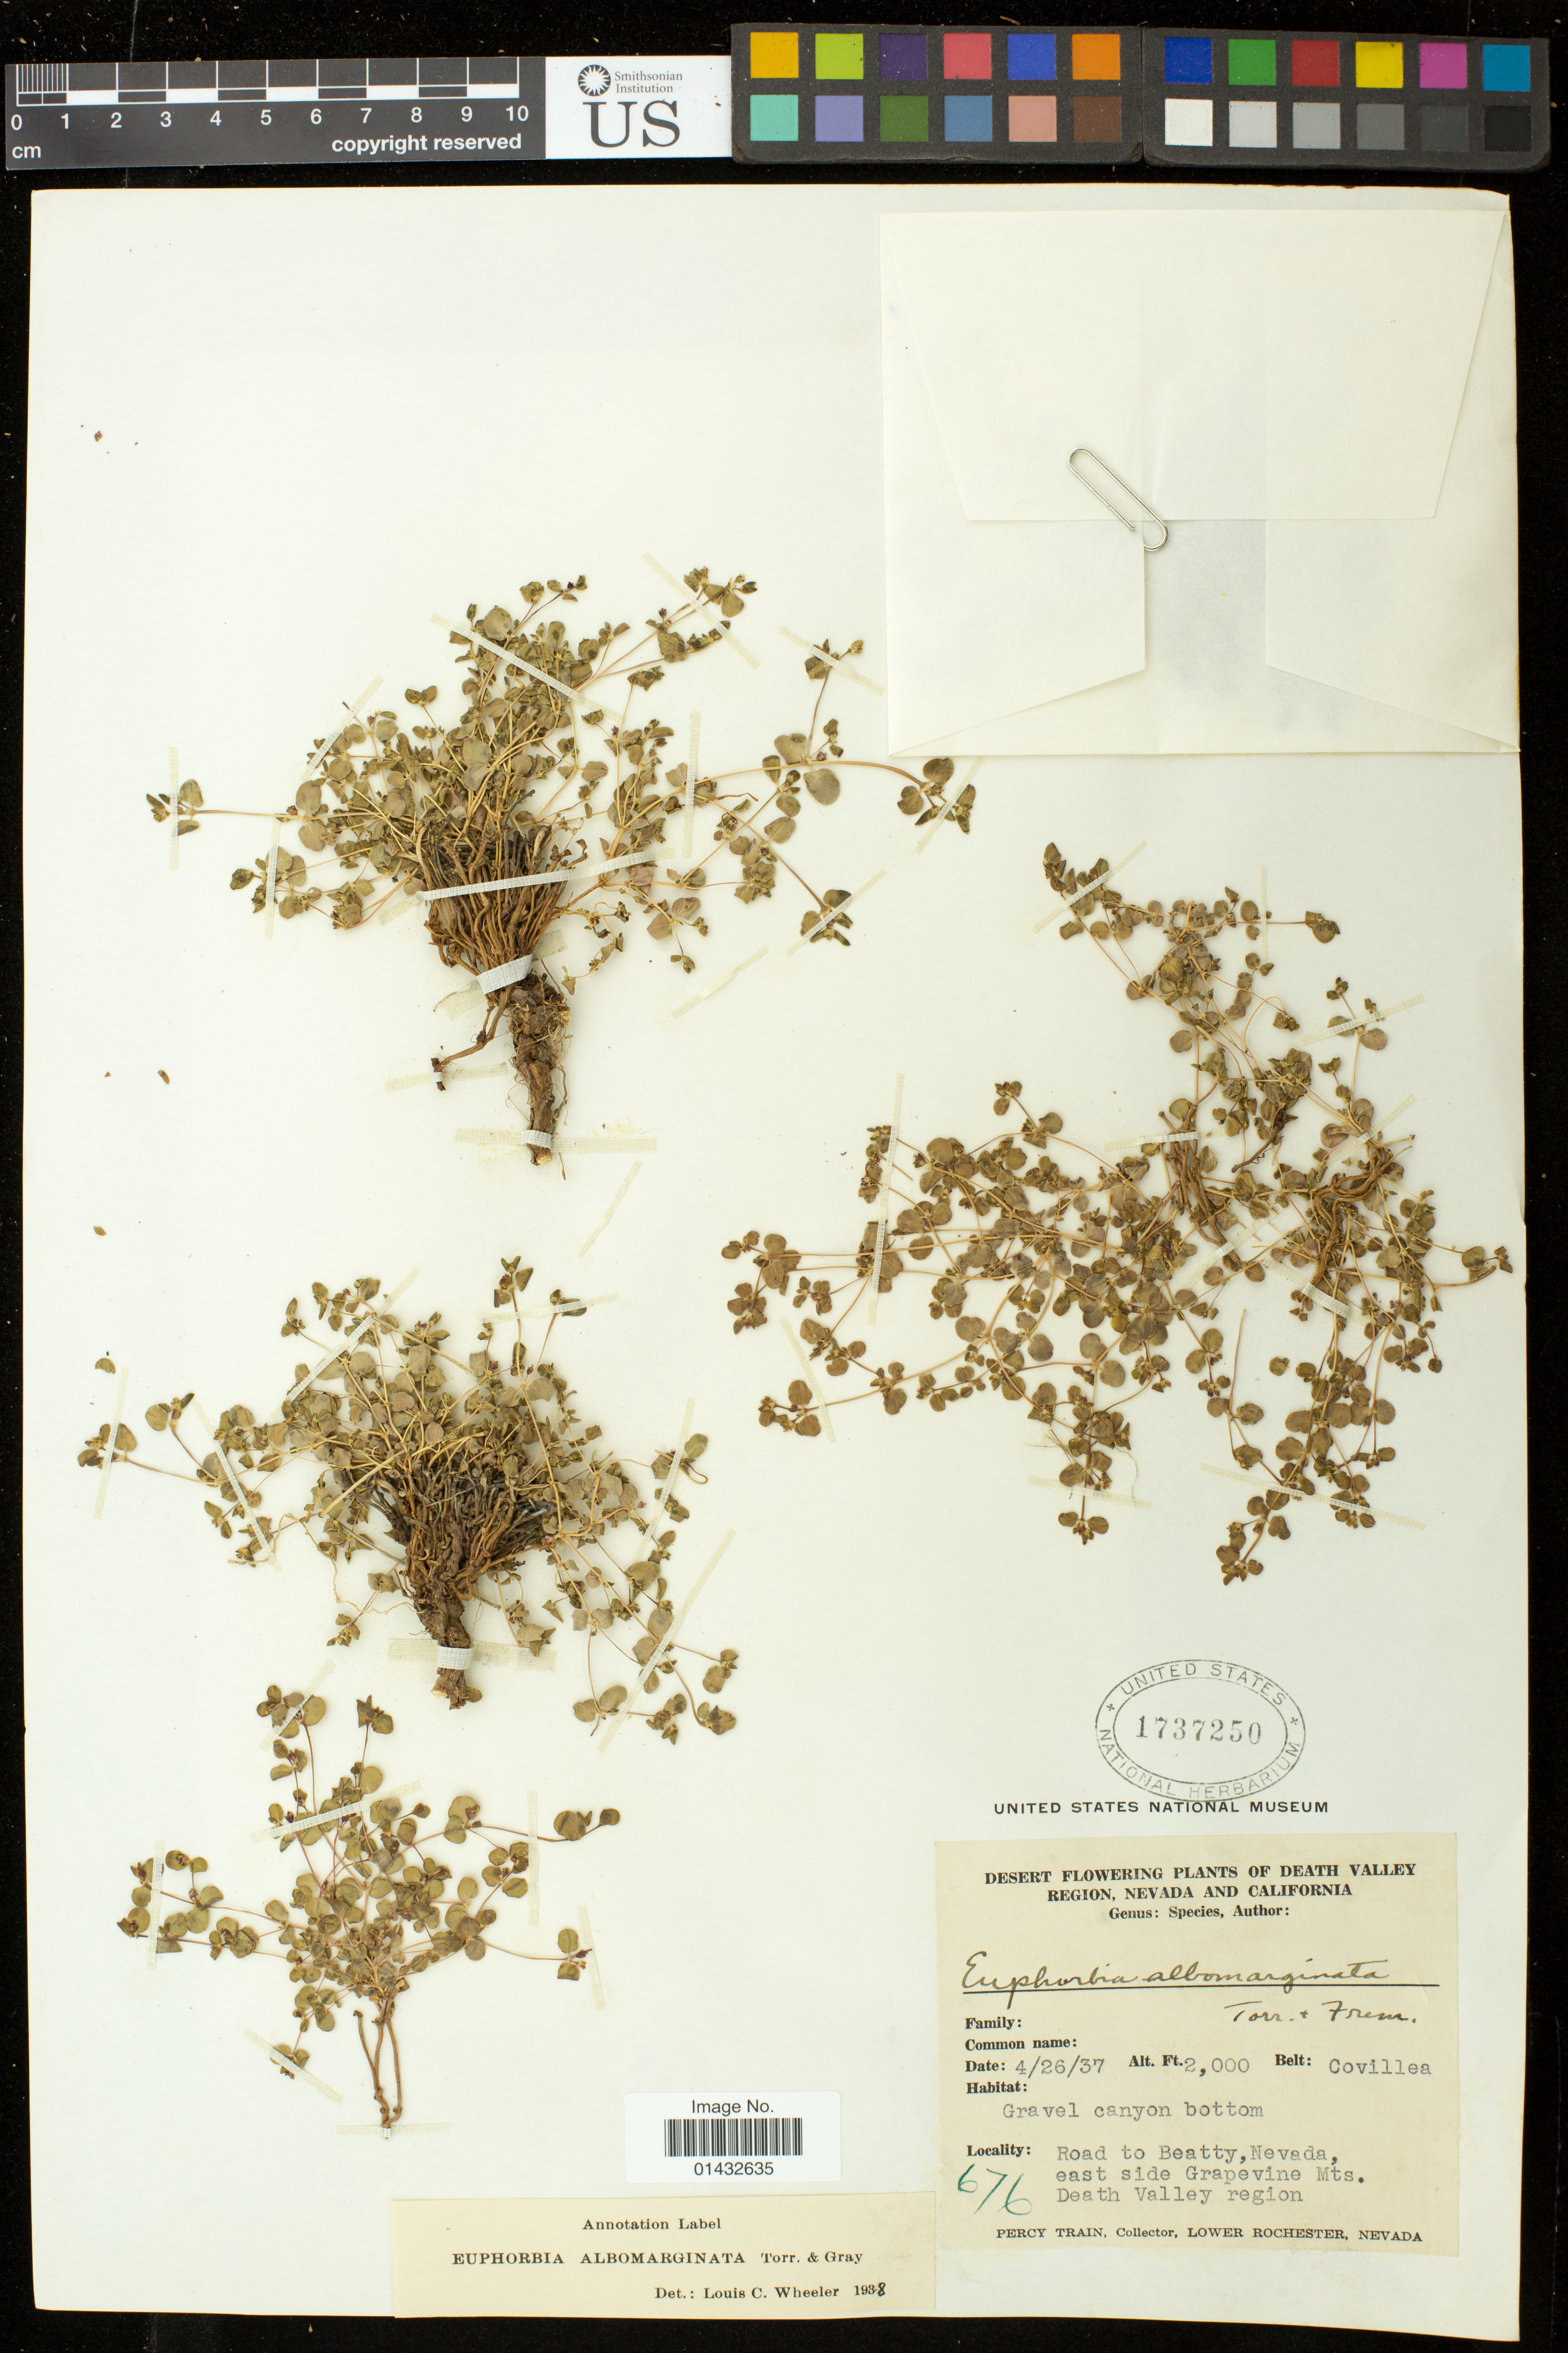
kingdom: Plantae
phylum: Tracheophyta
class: Magnoliopsida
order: Malpighiales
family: Euphorbiaceae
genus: Euphorbia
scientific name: Euphorbia albomarginata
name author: Torr. & A. Gray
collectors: P. Train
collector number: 676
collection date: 1937-04-26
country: United States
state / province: Nevada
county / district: Nye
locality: Road to Beatty, Nevada, east side of Grapevine Mts. ; Death Valley Region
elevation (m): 610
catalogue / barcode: US 1737250